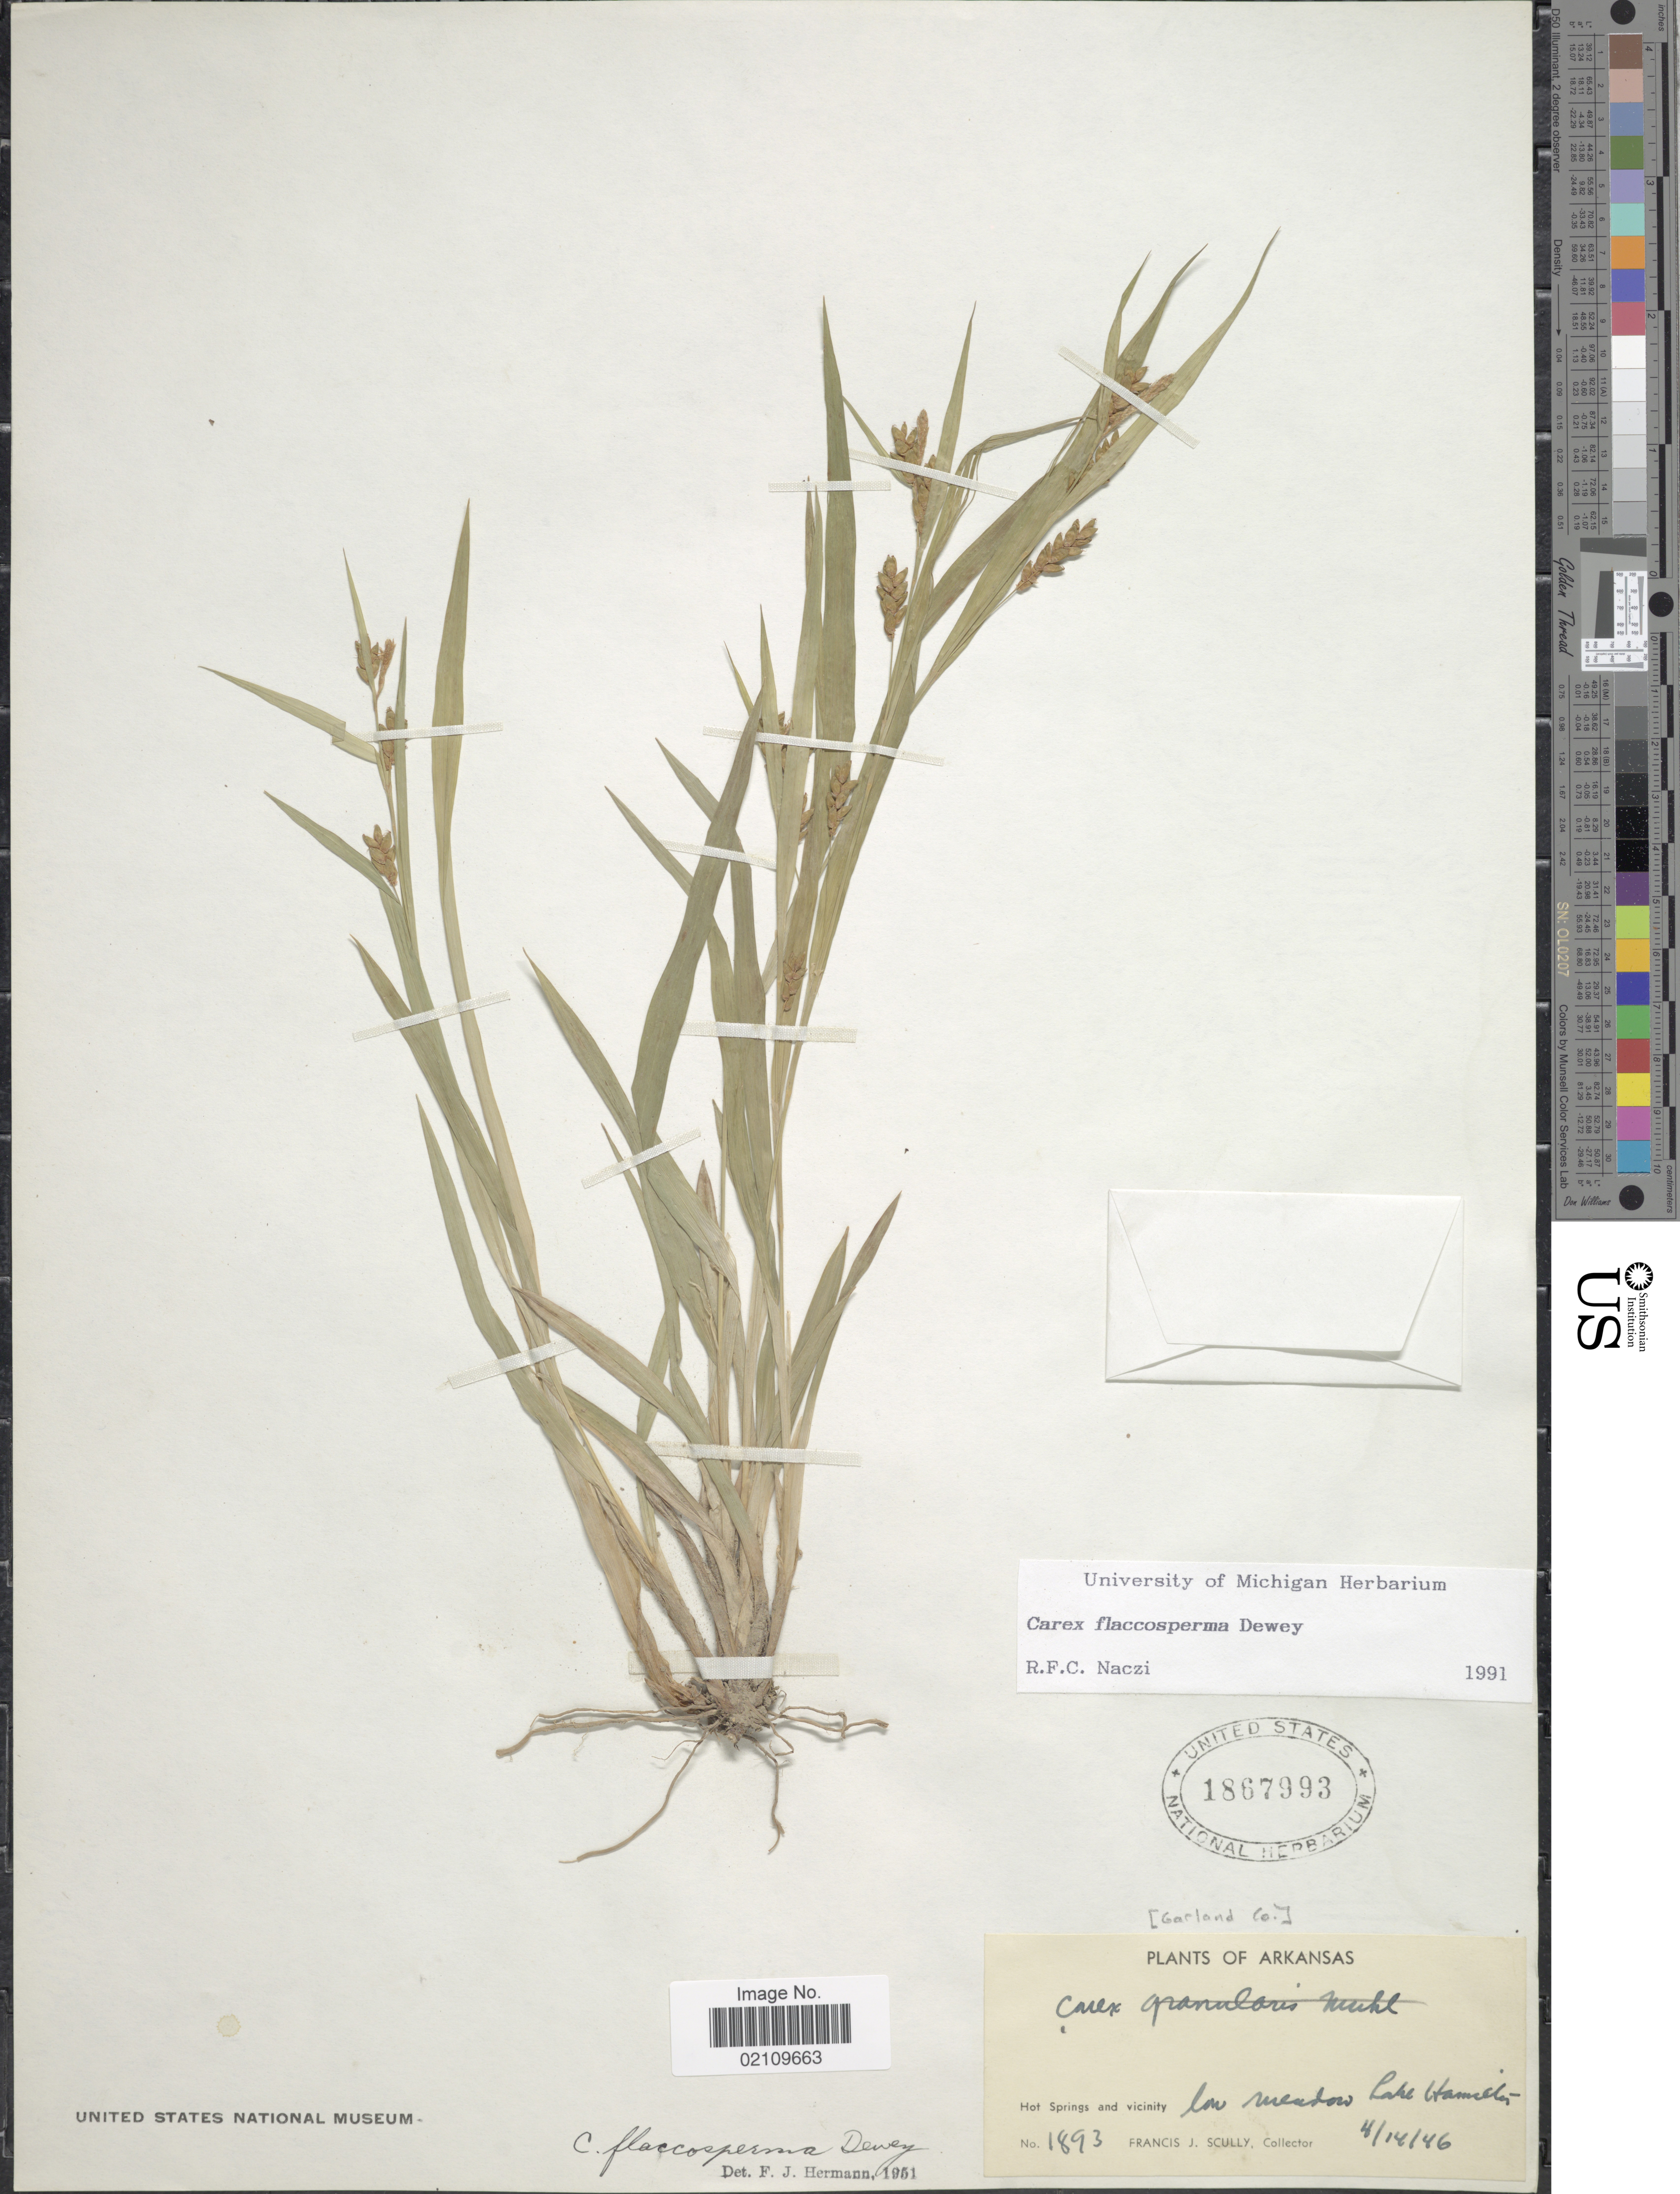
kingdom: Plantae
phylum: Tracheophyta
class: Liliopsida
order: Poales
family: Cyperaceae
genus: Carex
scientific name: Carex flaccosperma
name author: Dewey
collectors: F. J. Scully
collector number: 1893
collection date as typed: Transcribed d/m/y: 14/4/46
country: United States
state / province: Arkansas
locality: Hot Springs and vicinity Lake Hamilton. Garland Co.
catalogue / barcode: US 1867993